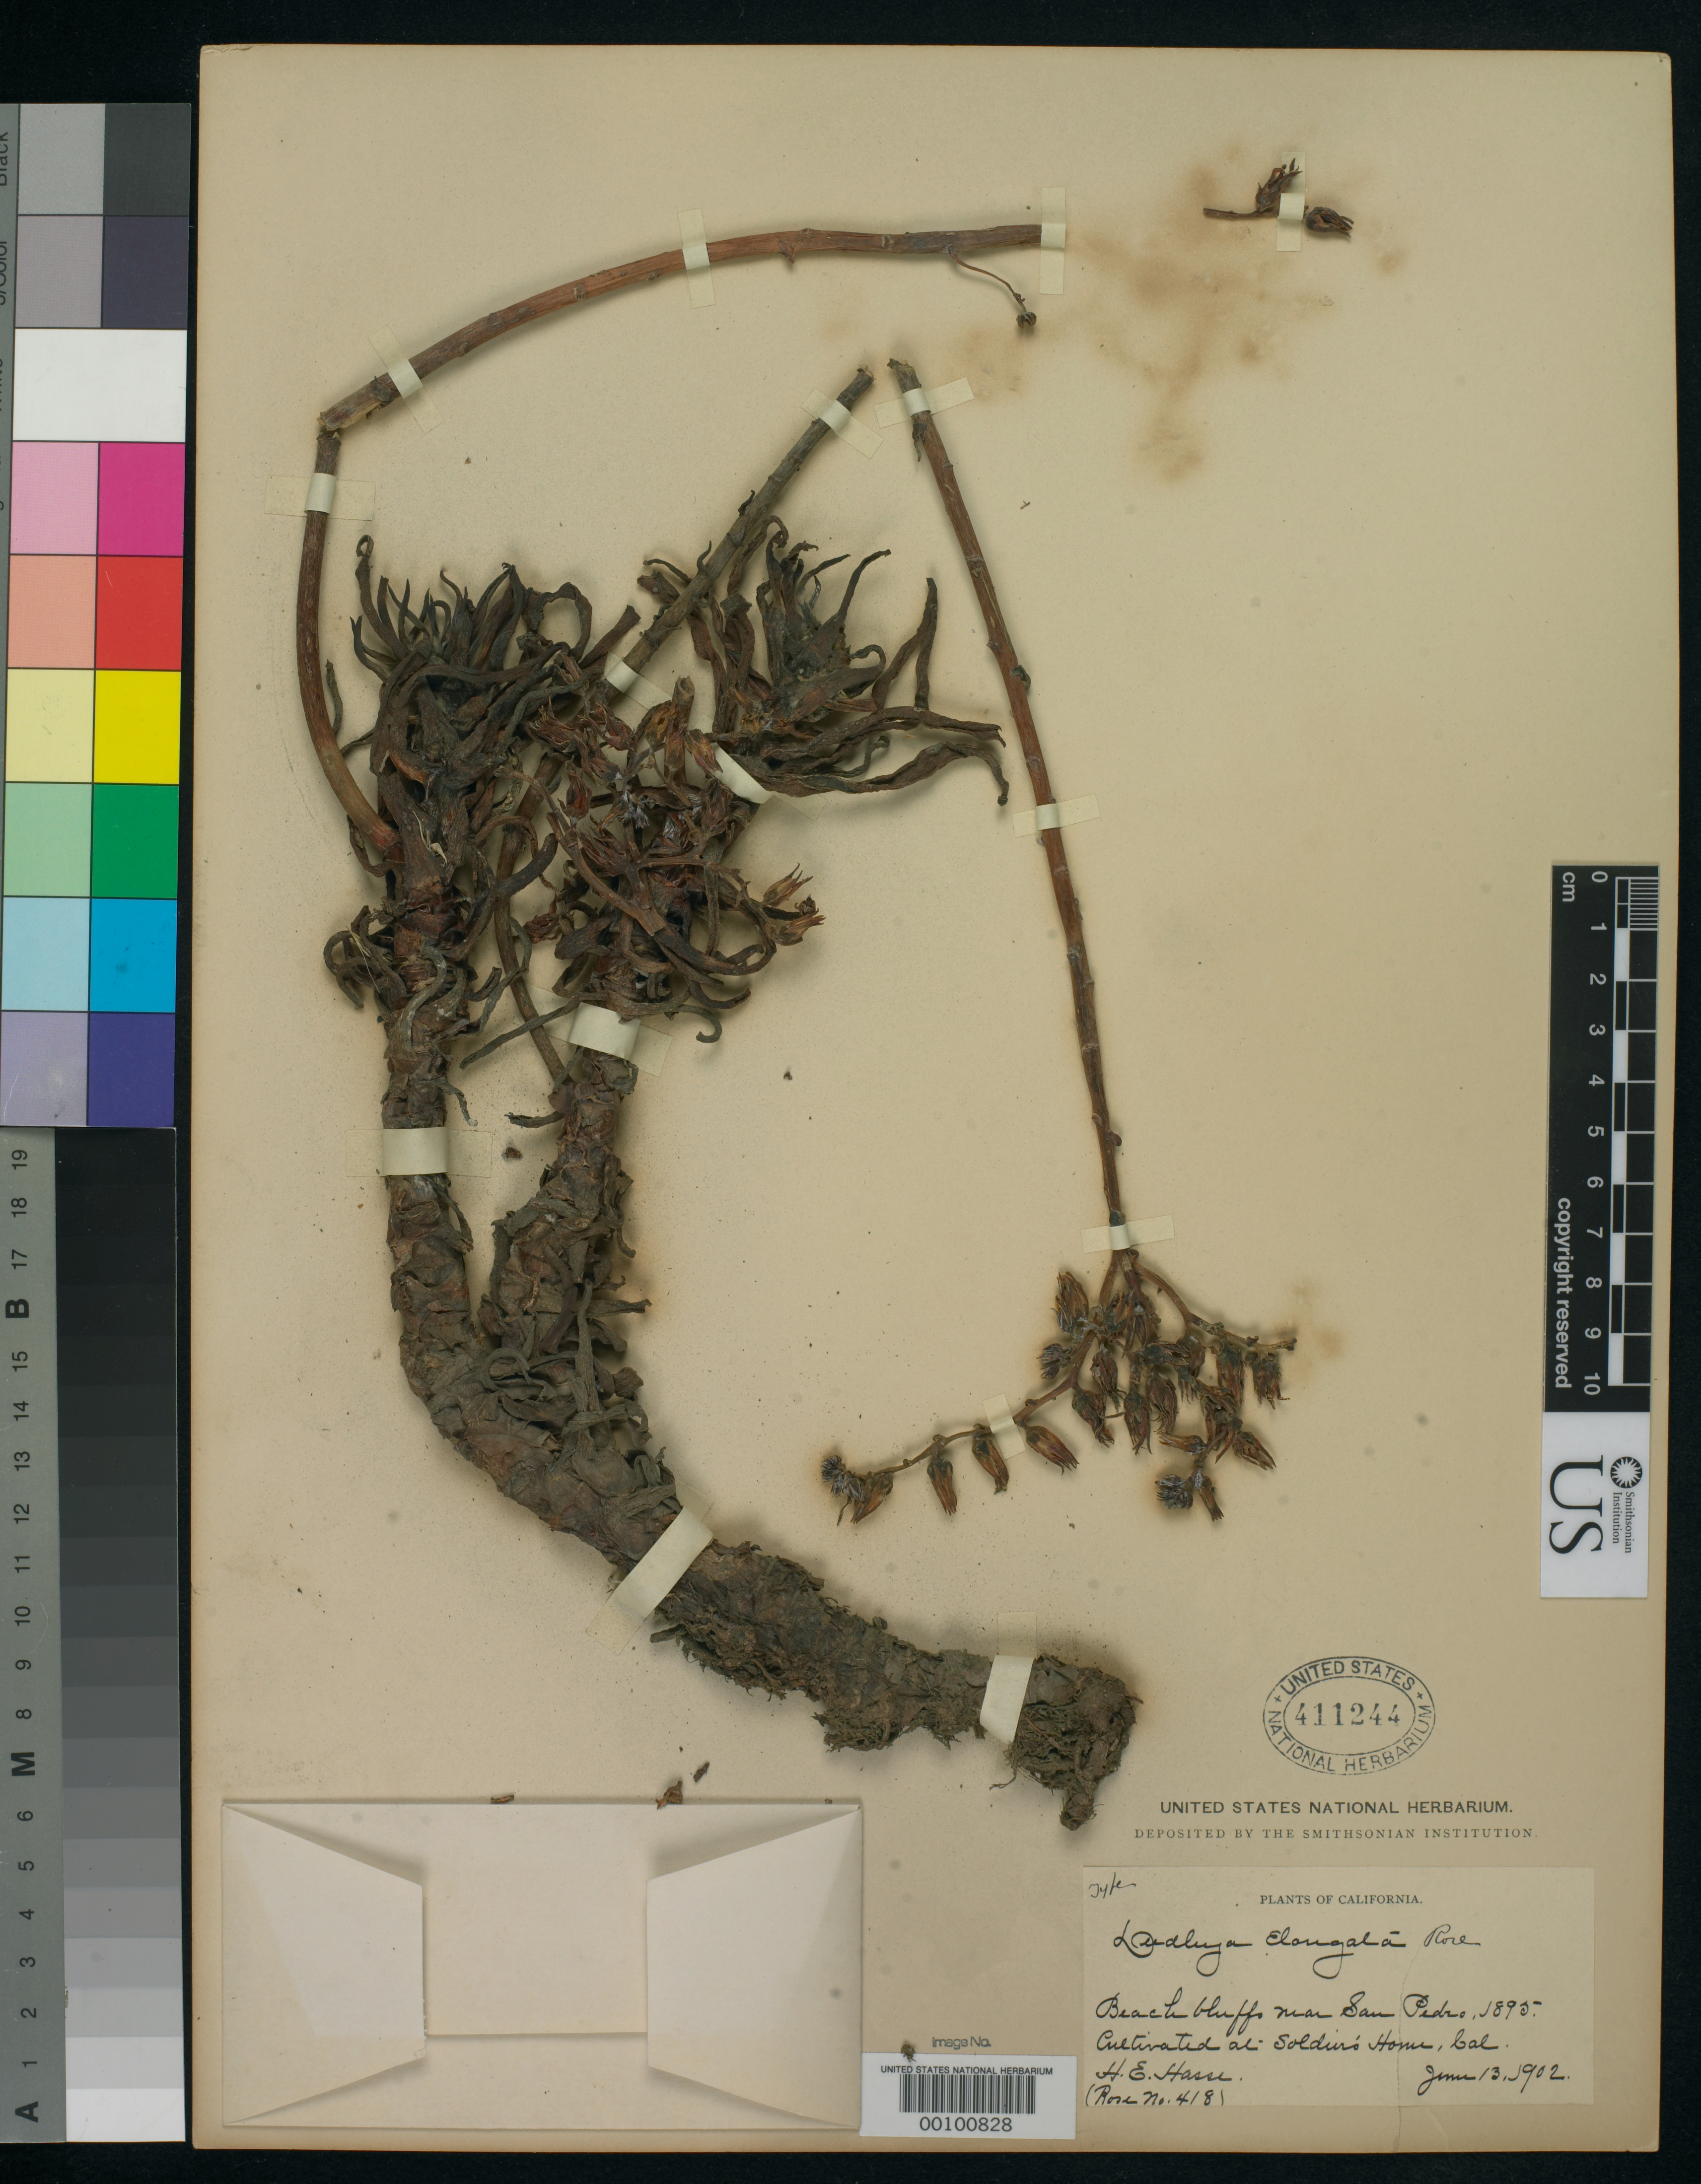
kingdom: Plantae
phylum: Tracheophyta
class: Magnoliopsida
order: Saxifragales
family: Crassulaceae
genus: Dudleya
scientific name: Dudleya elongata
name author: Rose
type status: Holotype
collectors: H. E. Hasse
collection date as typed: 13 Jan 1902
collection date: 1902-01-13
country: United States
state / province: California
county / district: Los Angeles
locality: Near San Pedro.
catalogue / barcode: US 411244